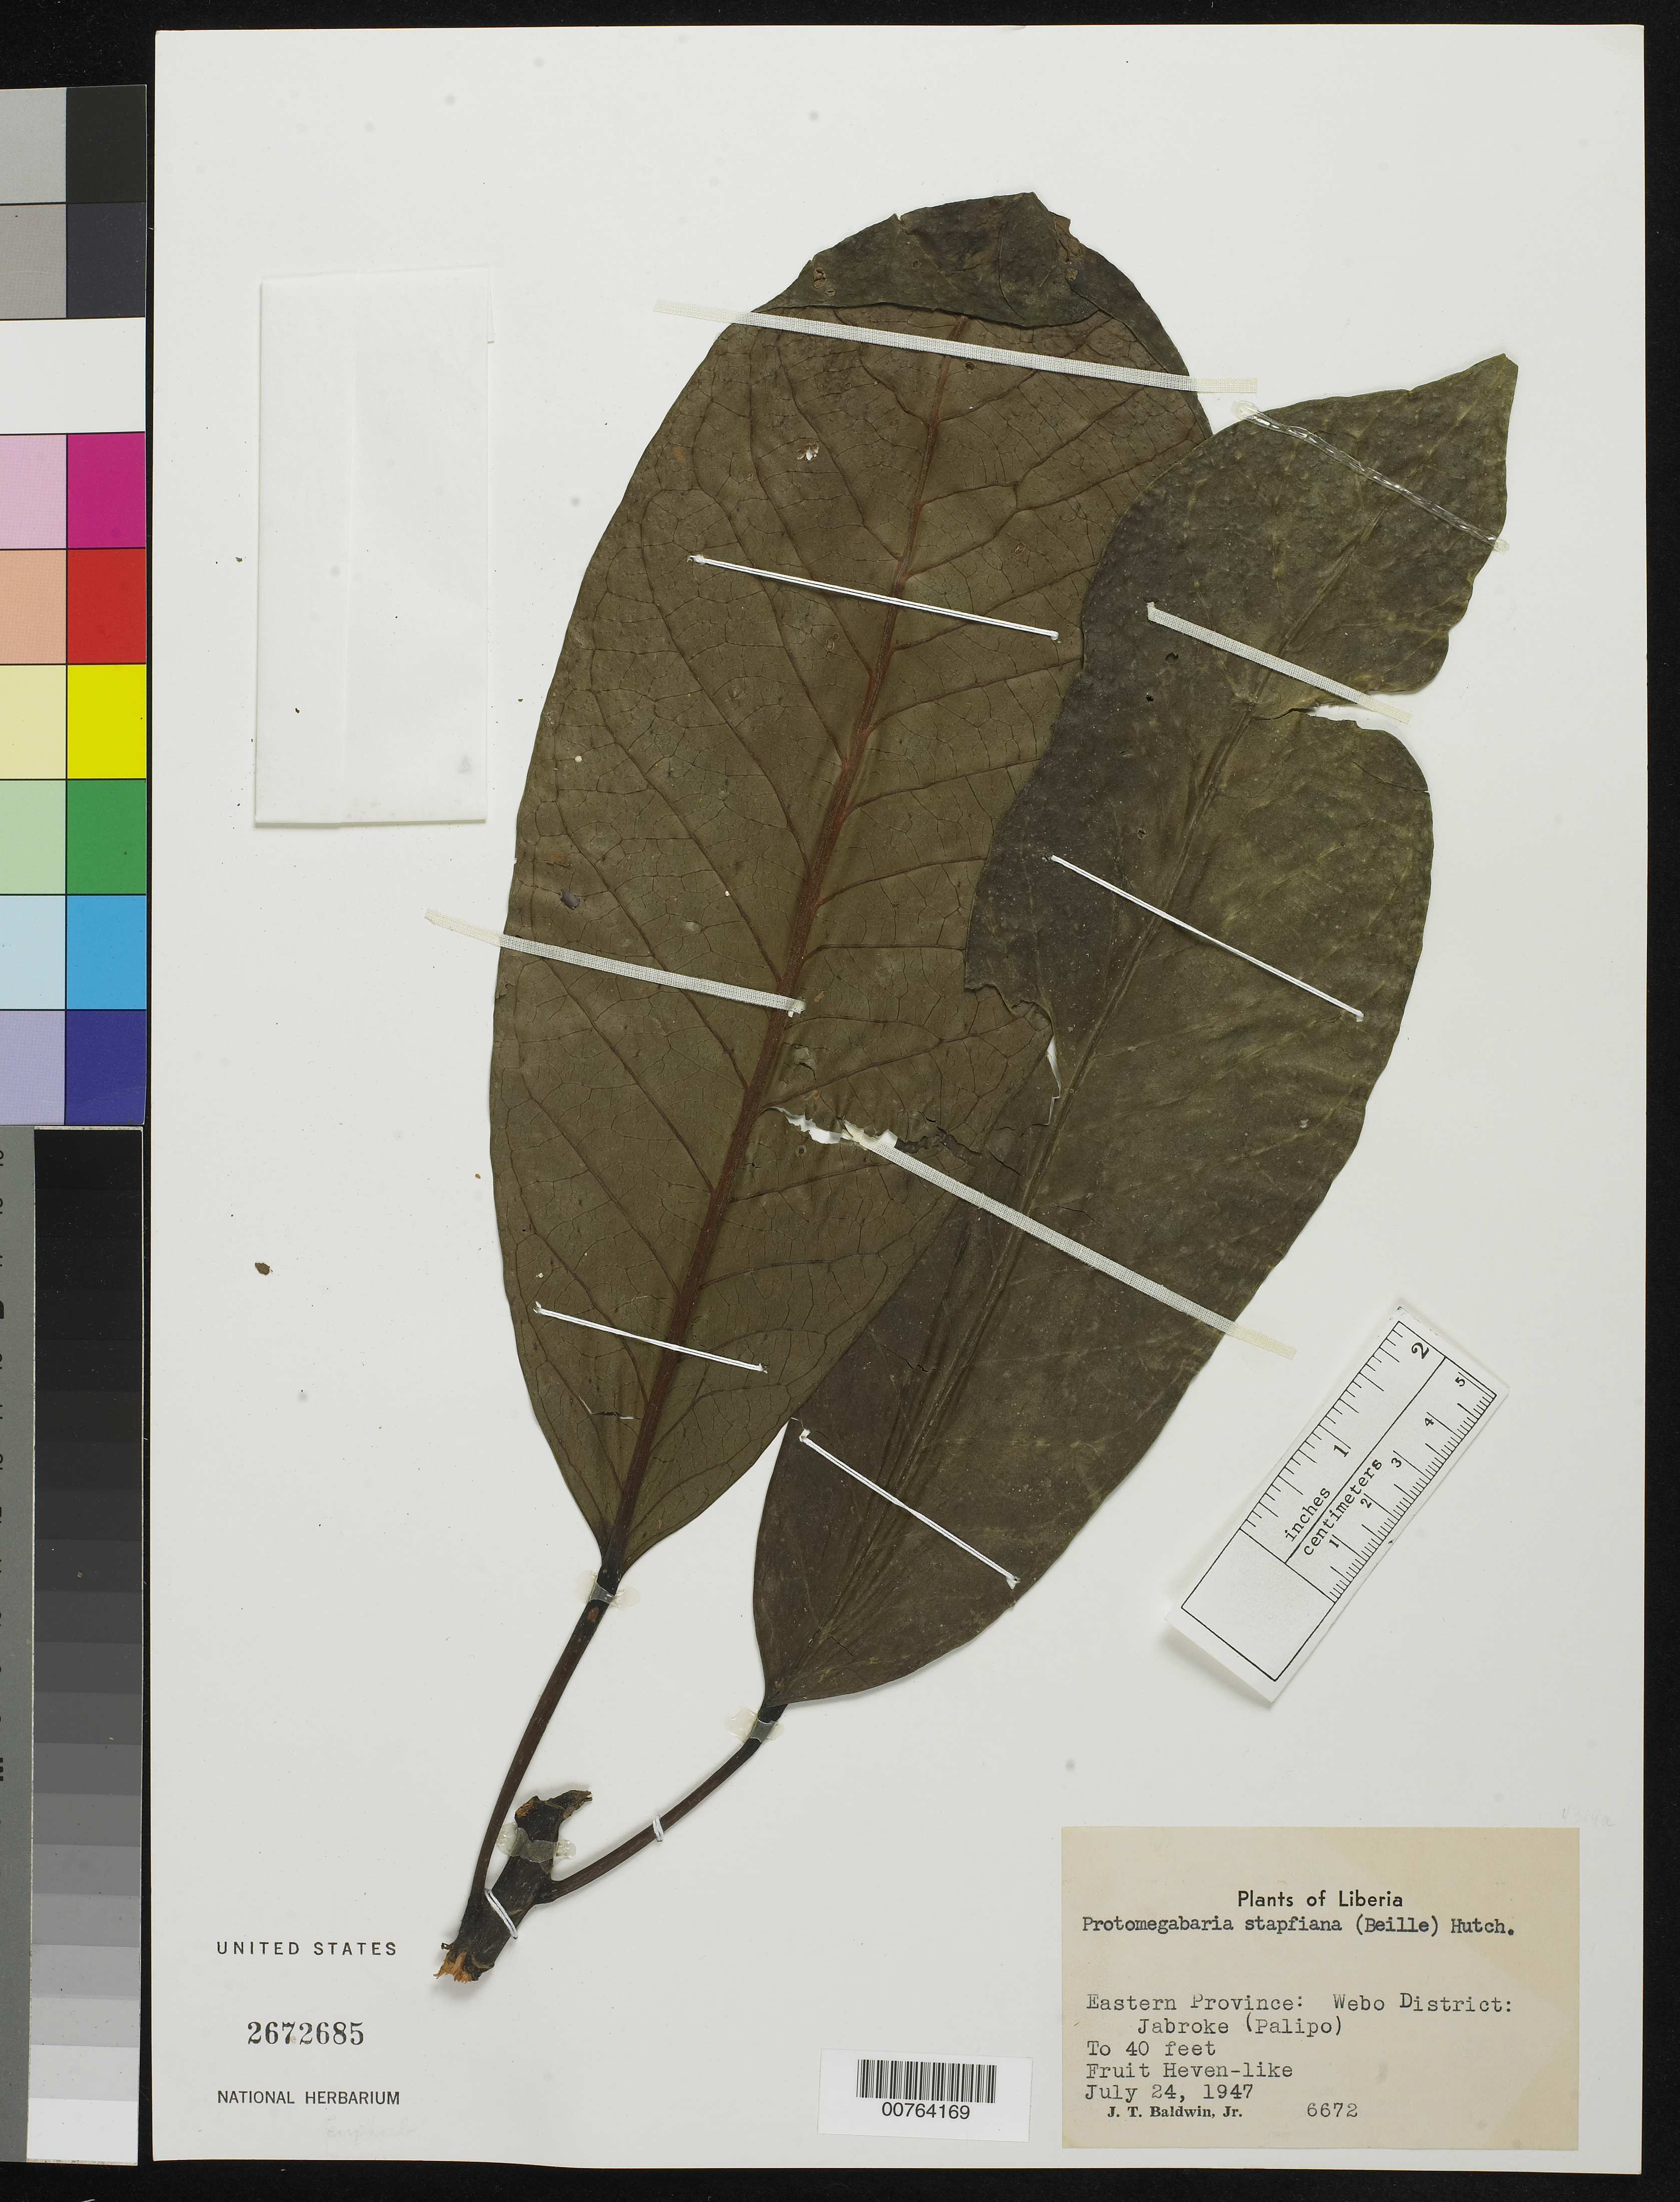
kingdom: Plantae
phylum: Tracheophyta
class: Magnoliopsida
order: Malpighiales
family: Phyllanthaceae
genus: Protomegabaria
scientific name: Protomegabaria stapfiana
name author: (Beills) Hutch.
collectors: J. T. Baldwin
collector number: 6672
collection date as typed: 24 Jul 1947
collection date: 1947-07-24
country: Liberia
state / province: River Gee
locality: Eastern Province: Webo District, Jabroke (Palipo)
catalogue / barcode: US 2672685